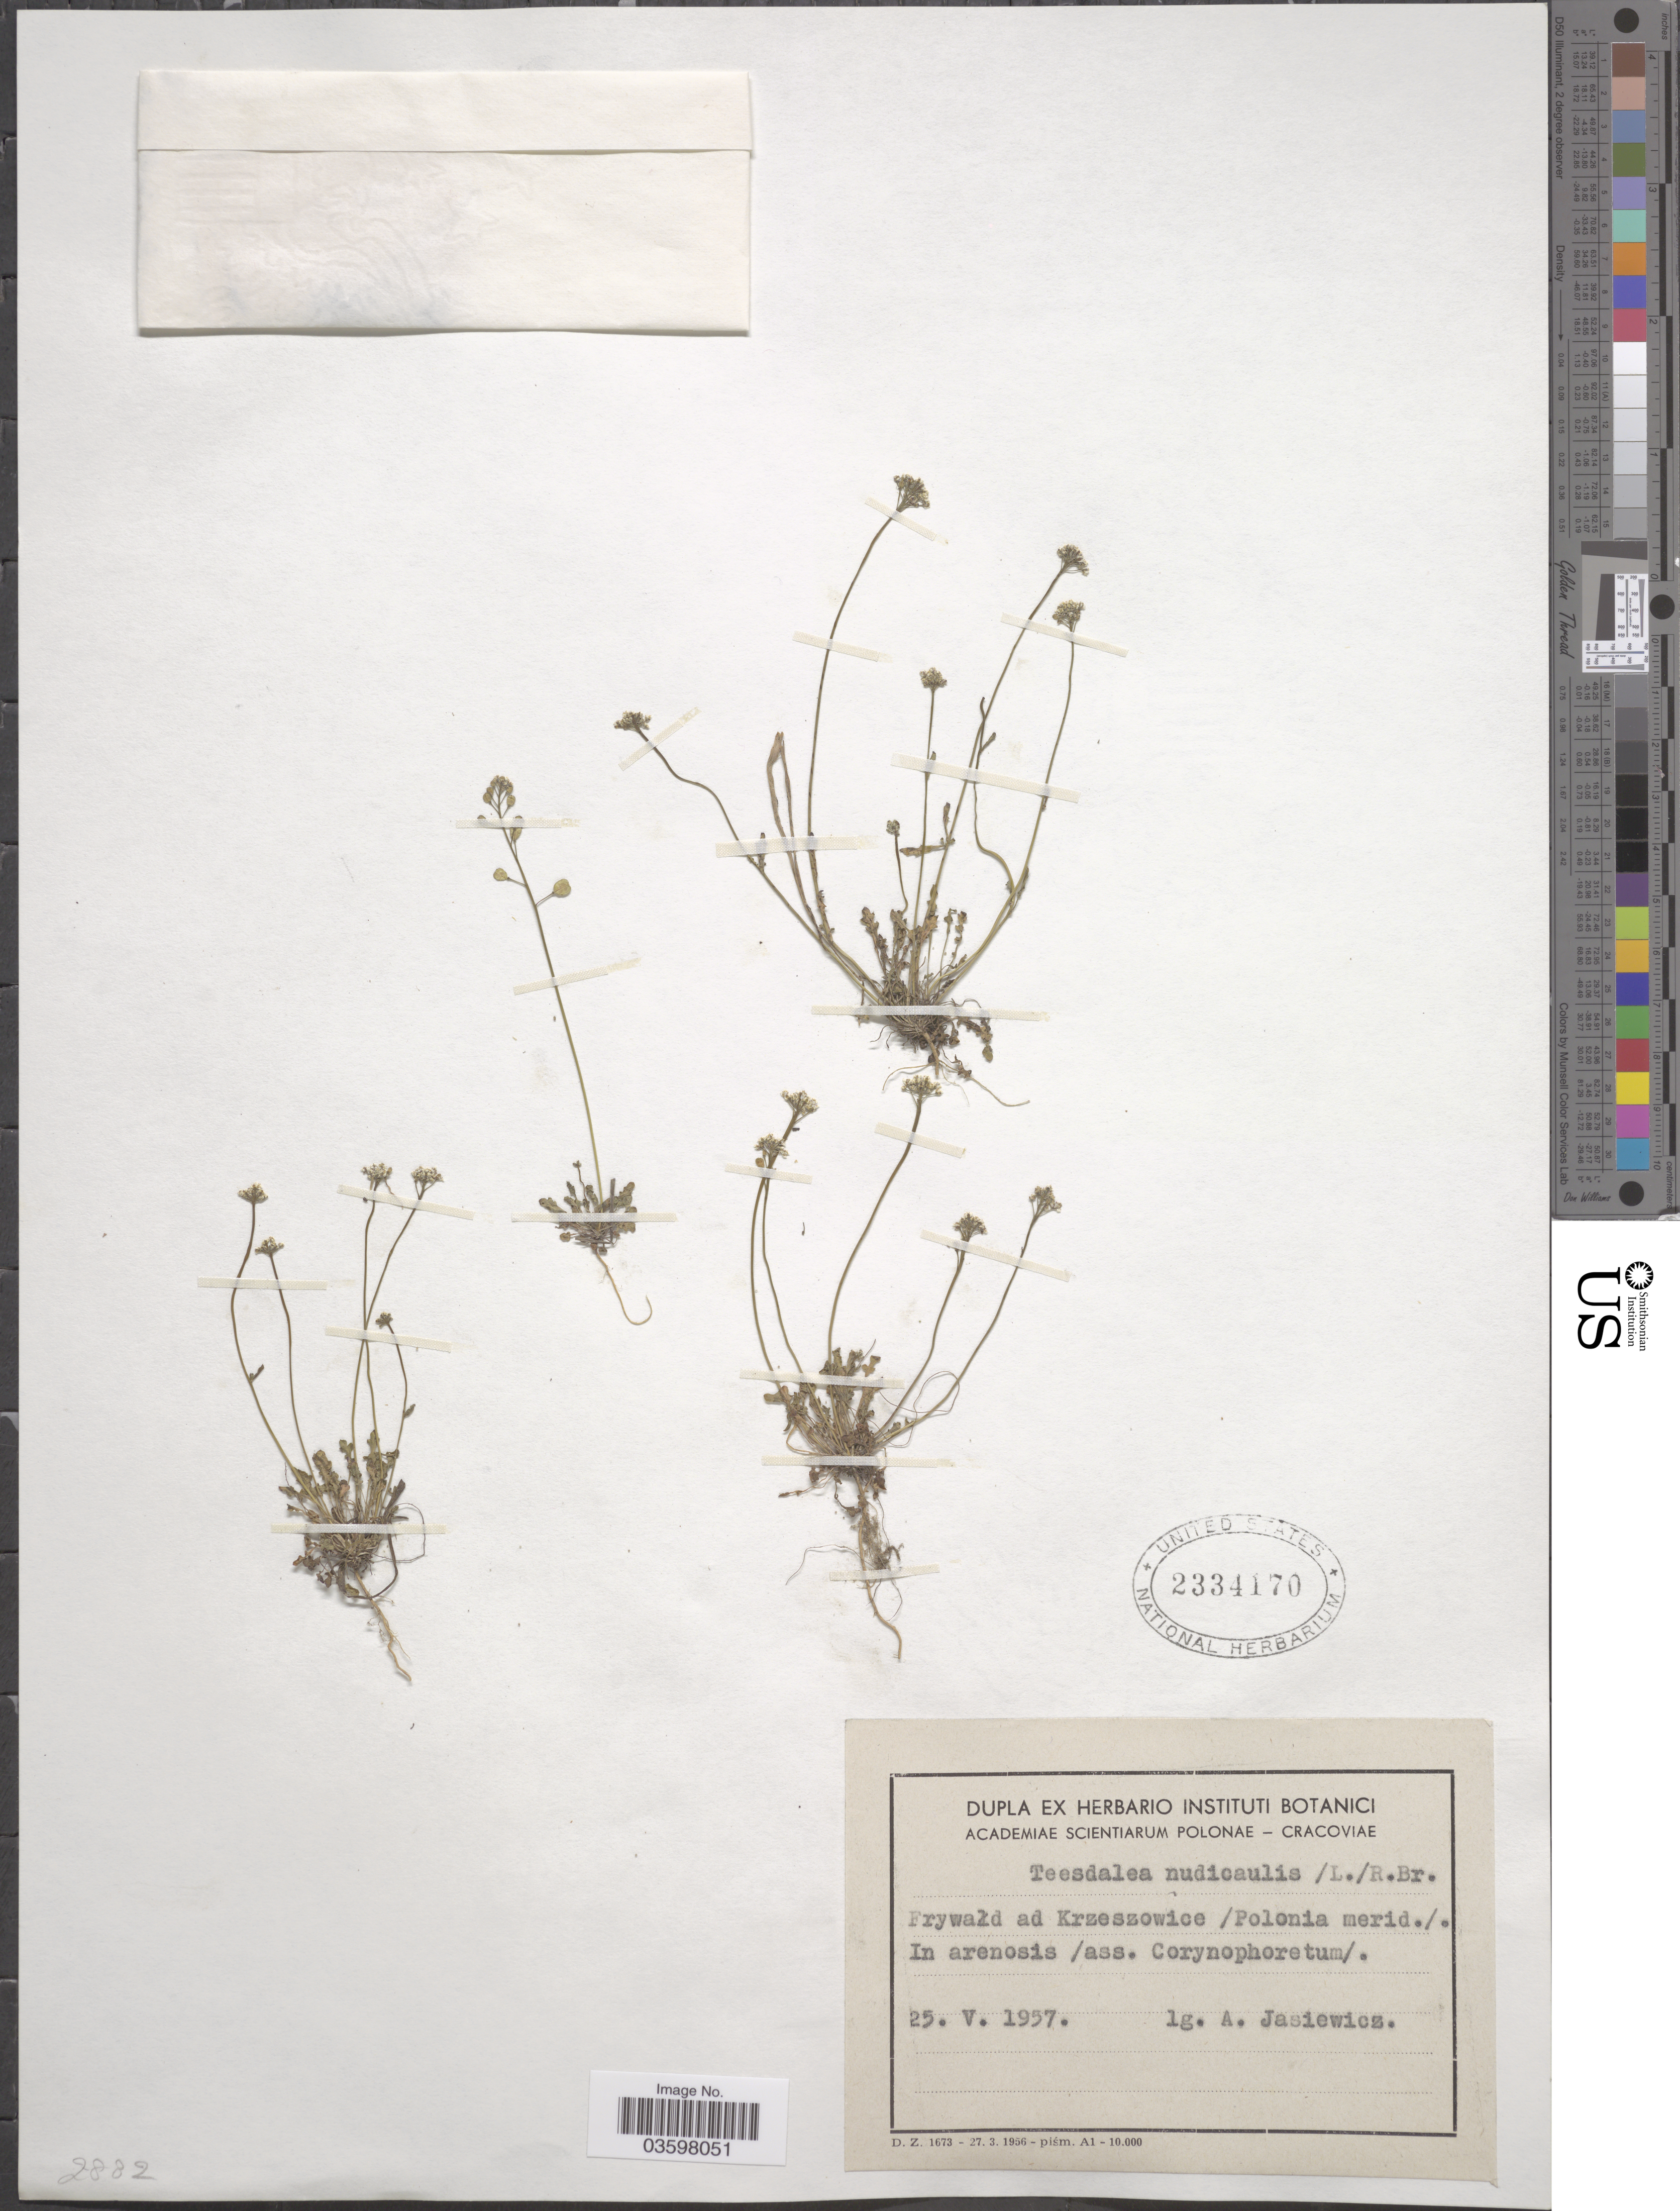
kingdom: Plantae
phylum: Tracheophyta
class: Magnoliopsida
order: Brassicales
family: Brassicaceae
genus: Teesdalia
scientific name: Teesdalia nudicaulis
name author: (L.) W.T. Aiton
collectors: A. Jasiewicz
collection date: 1957-05-25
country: Poland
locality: Frywałd ad Krzeszowice /Polonia merid./. In arenosis /ass. Corynophoretum/.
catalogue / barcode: US 2334170